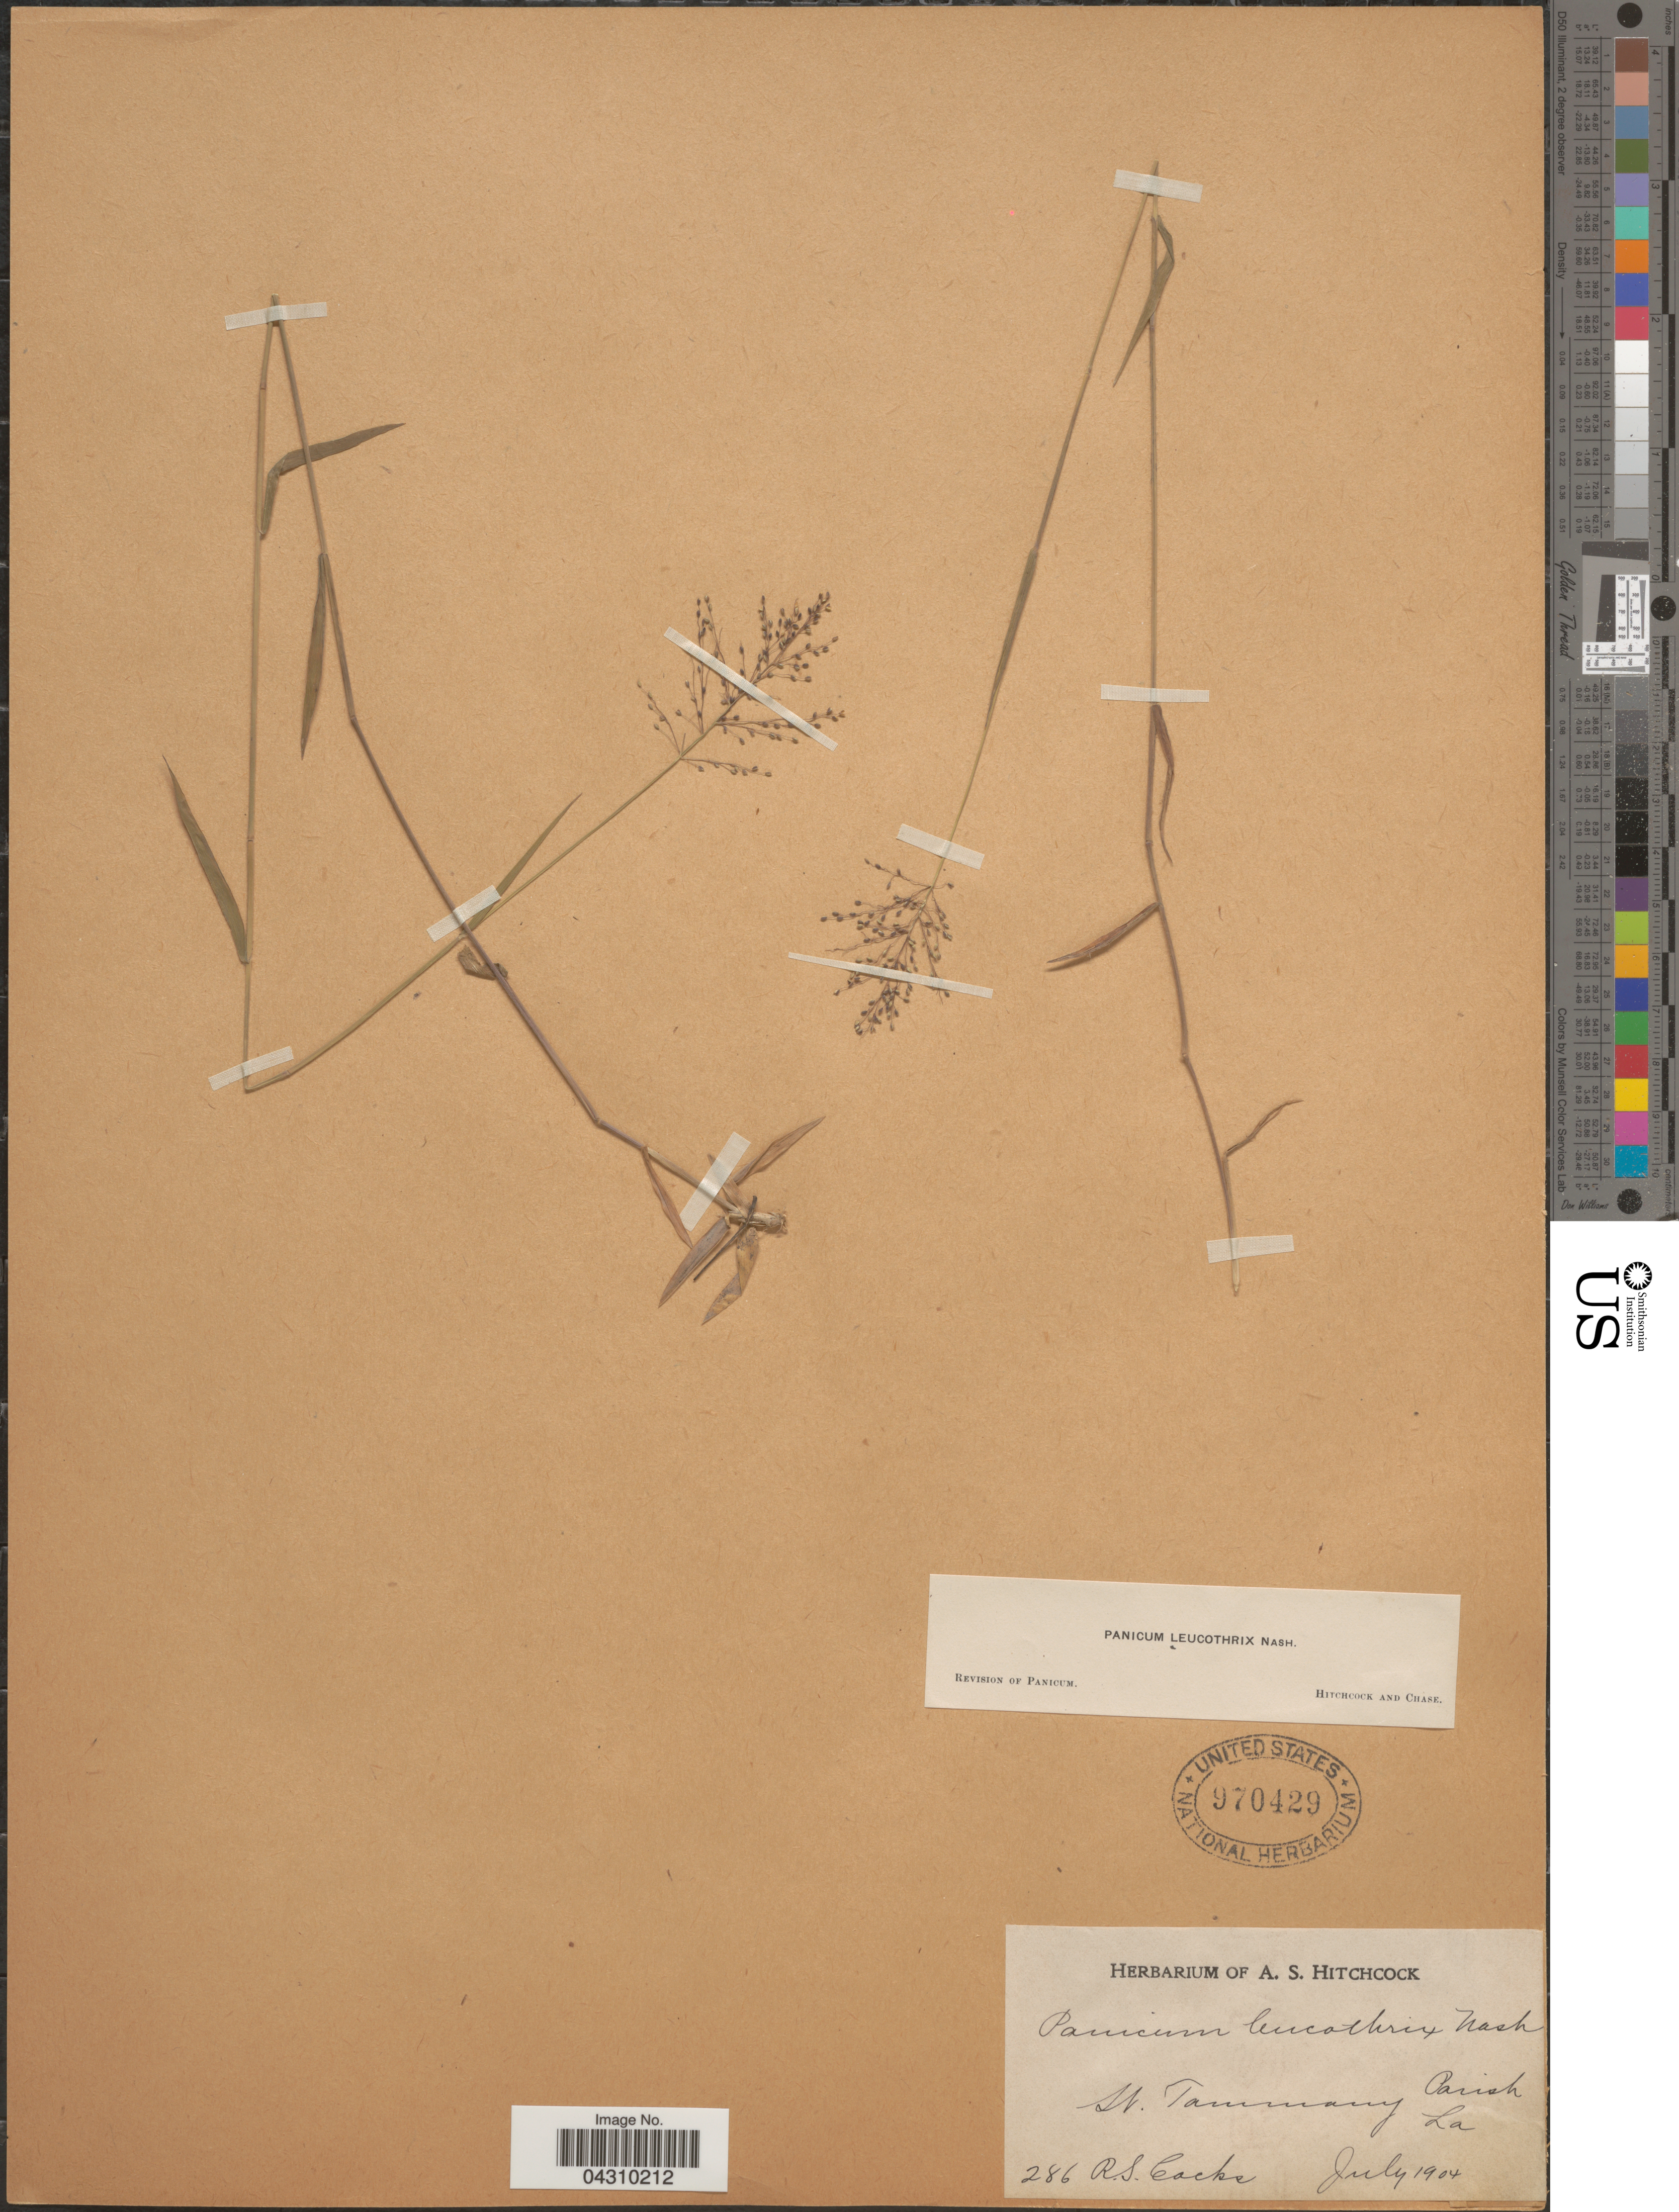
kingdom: Plantae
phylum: Tracheophyta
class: Liliopsida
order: Poales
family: Poaceae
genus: Dichanthelium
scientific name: Dichanthelium acuminatum var. acuminatum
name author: (Sw.) Gould & C.A. Clark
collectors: R. Cocks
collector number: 286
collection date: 1904-07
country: United States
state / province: Louisiana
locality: St. Tammany Parish.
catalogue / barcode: US 970429